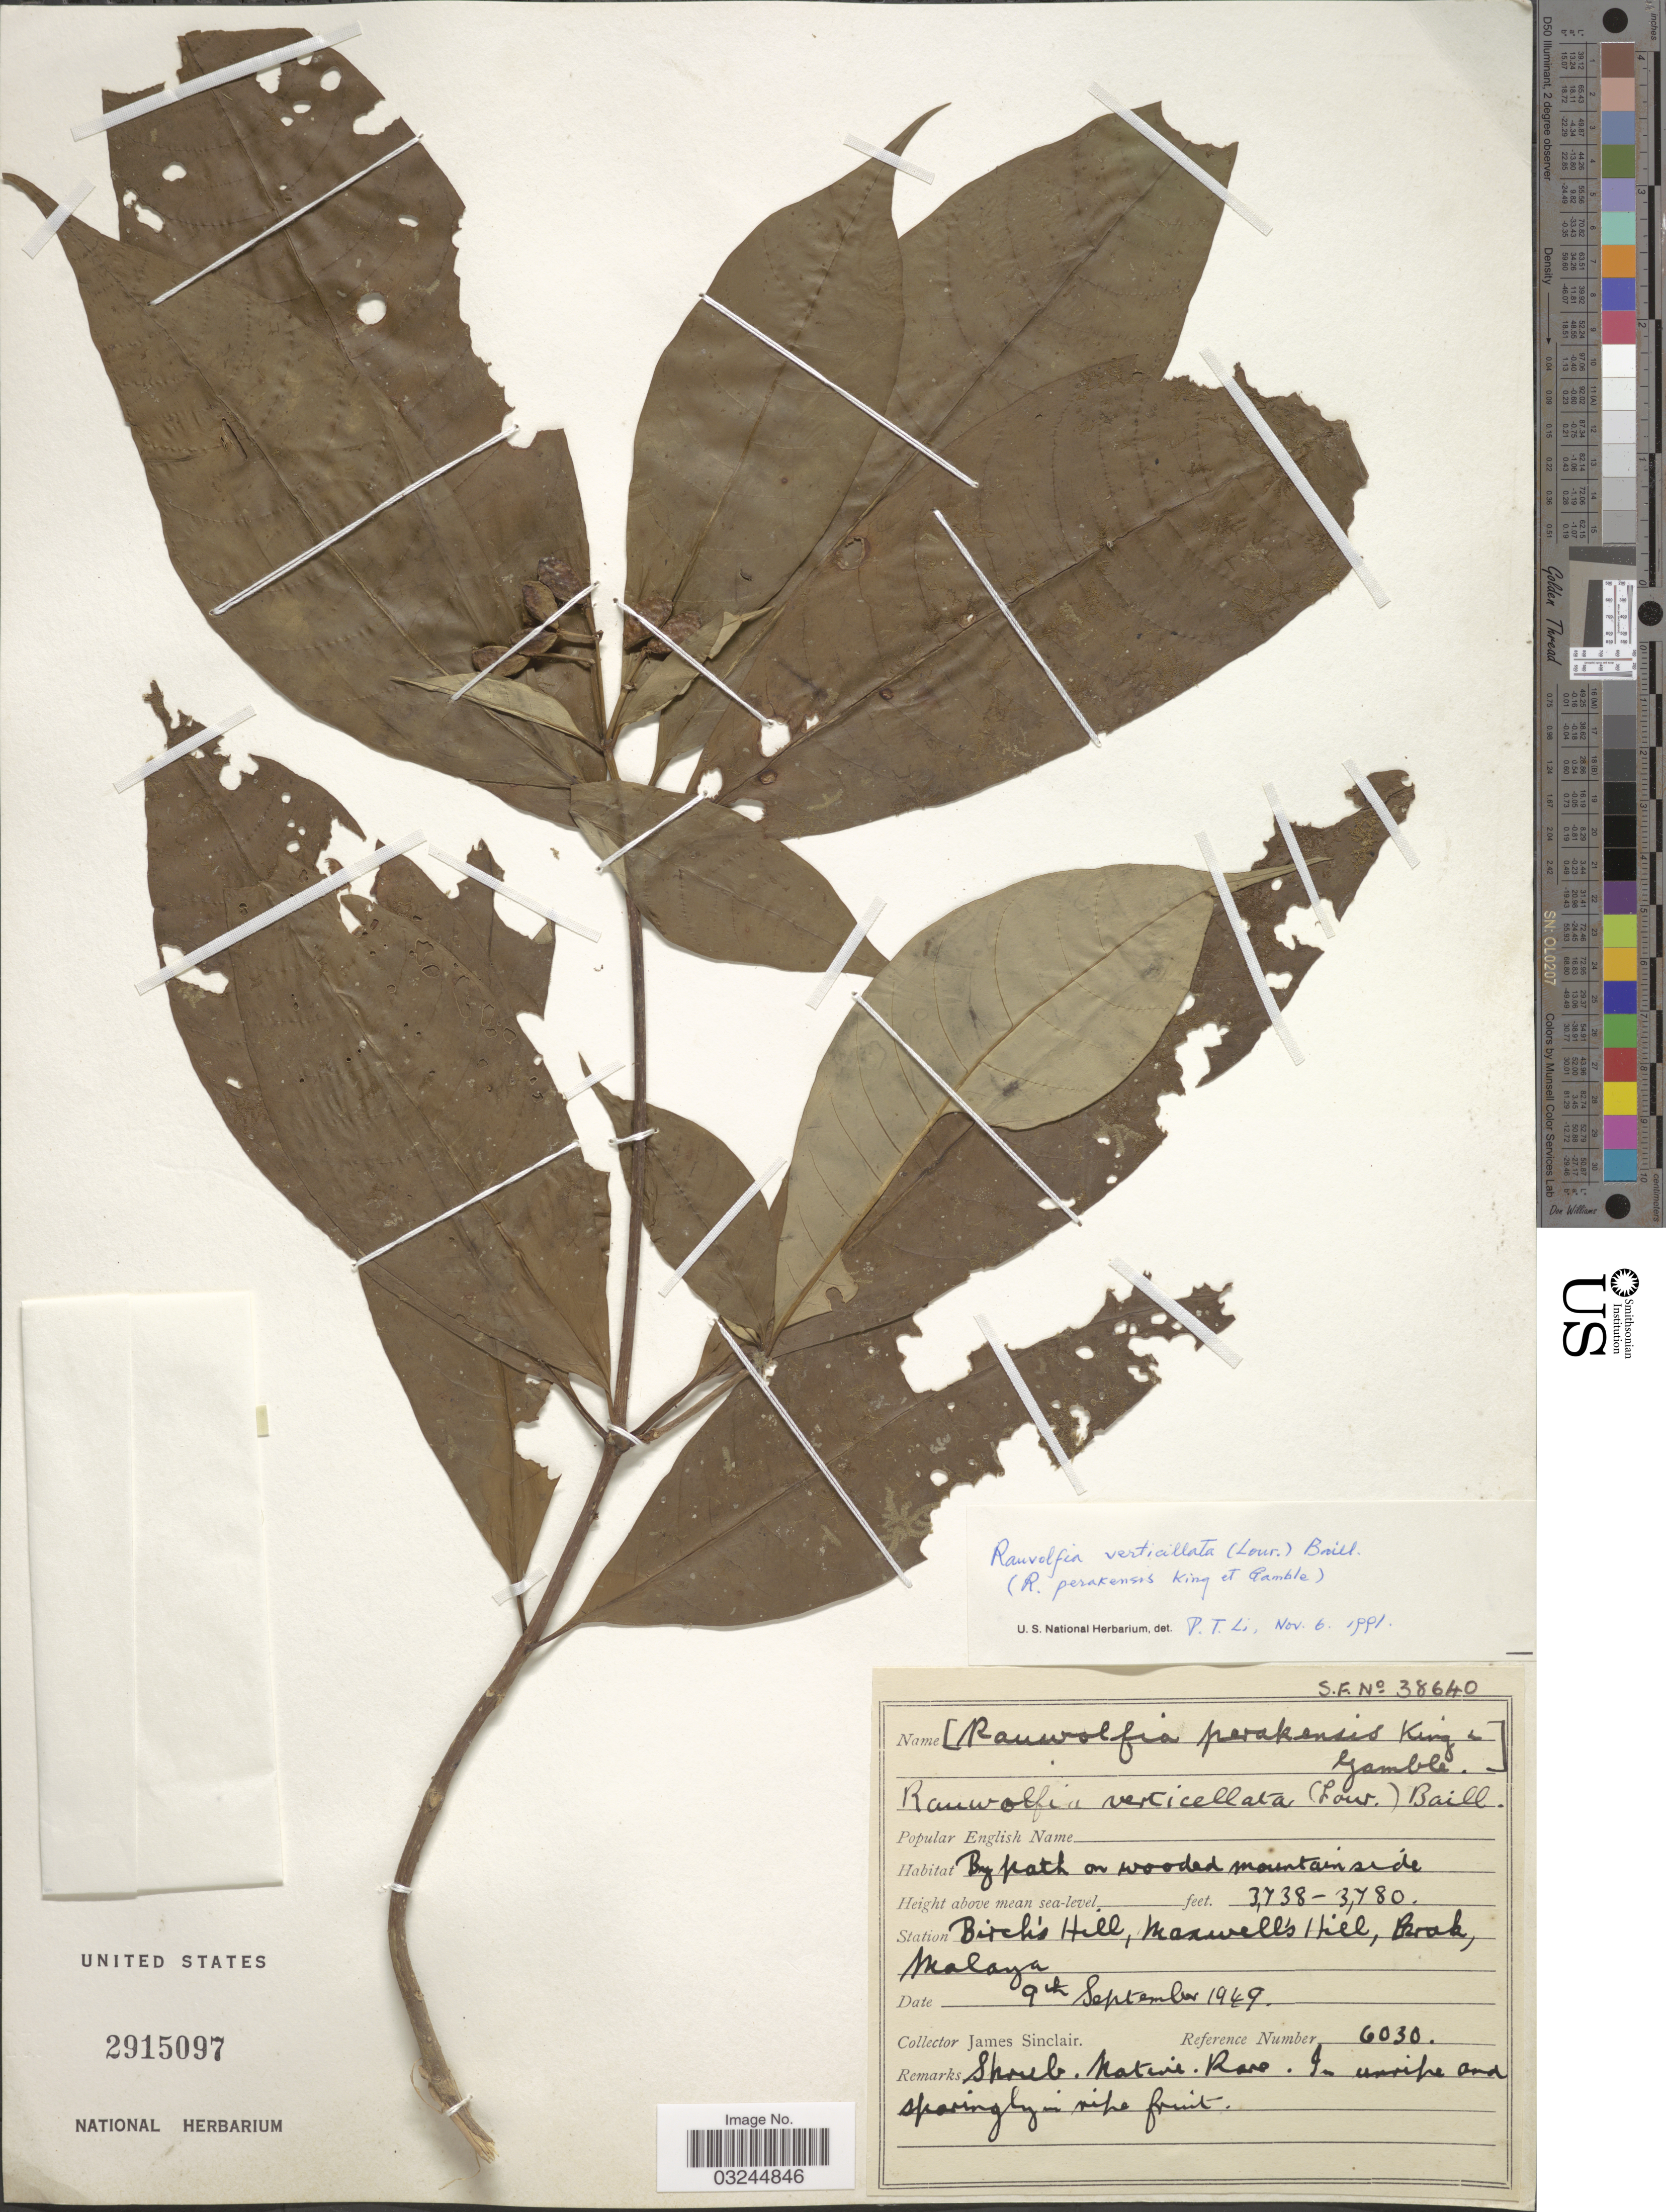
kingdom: Plantae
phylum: Tracheophyta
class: Magnoliopsida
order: Gentianales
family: Apocynaceae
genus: Rauvolfia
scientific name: Rauvolfia verticillata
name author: (Lour.) Baill.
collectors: J. Sinclair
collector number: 6030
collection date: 1949-09-09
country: Malaysia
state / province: Perak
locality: Station Birch's Hill, Maxwell's Hill, Perak, Malaya.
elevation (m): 1139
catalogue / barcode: US 2915097